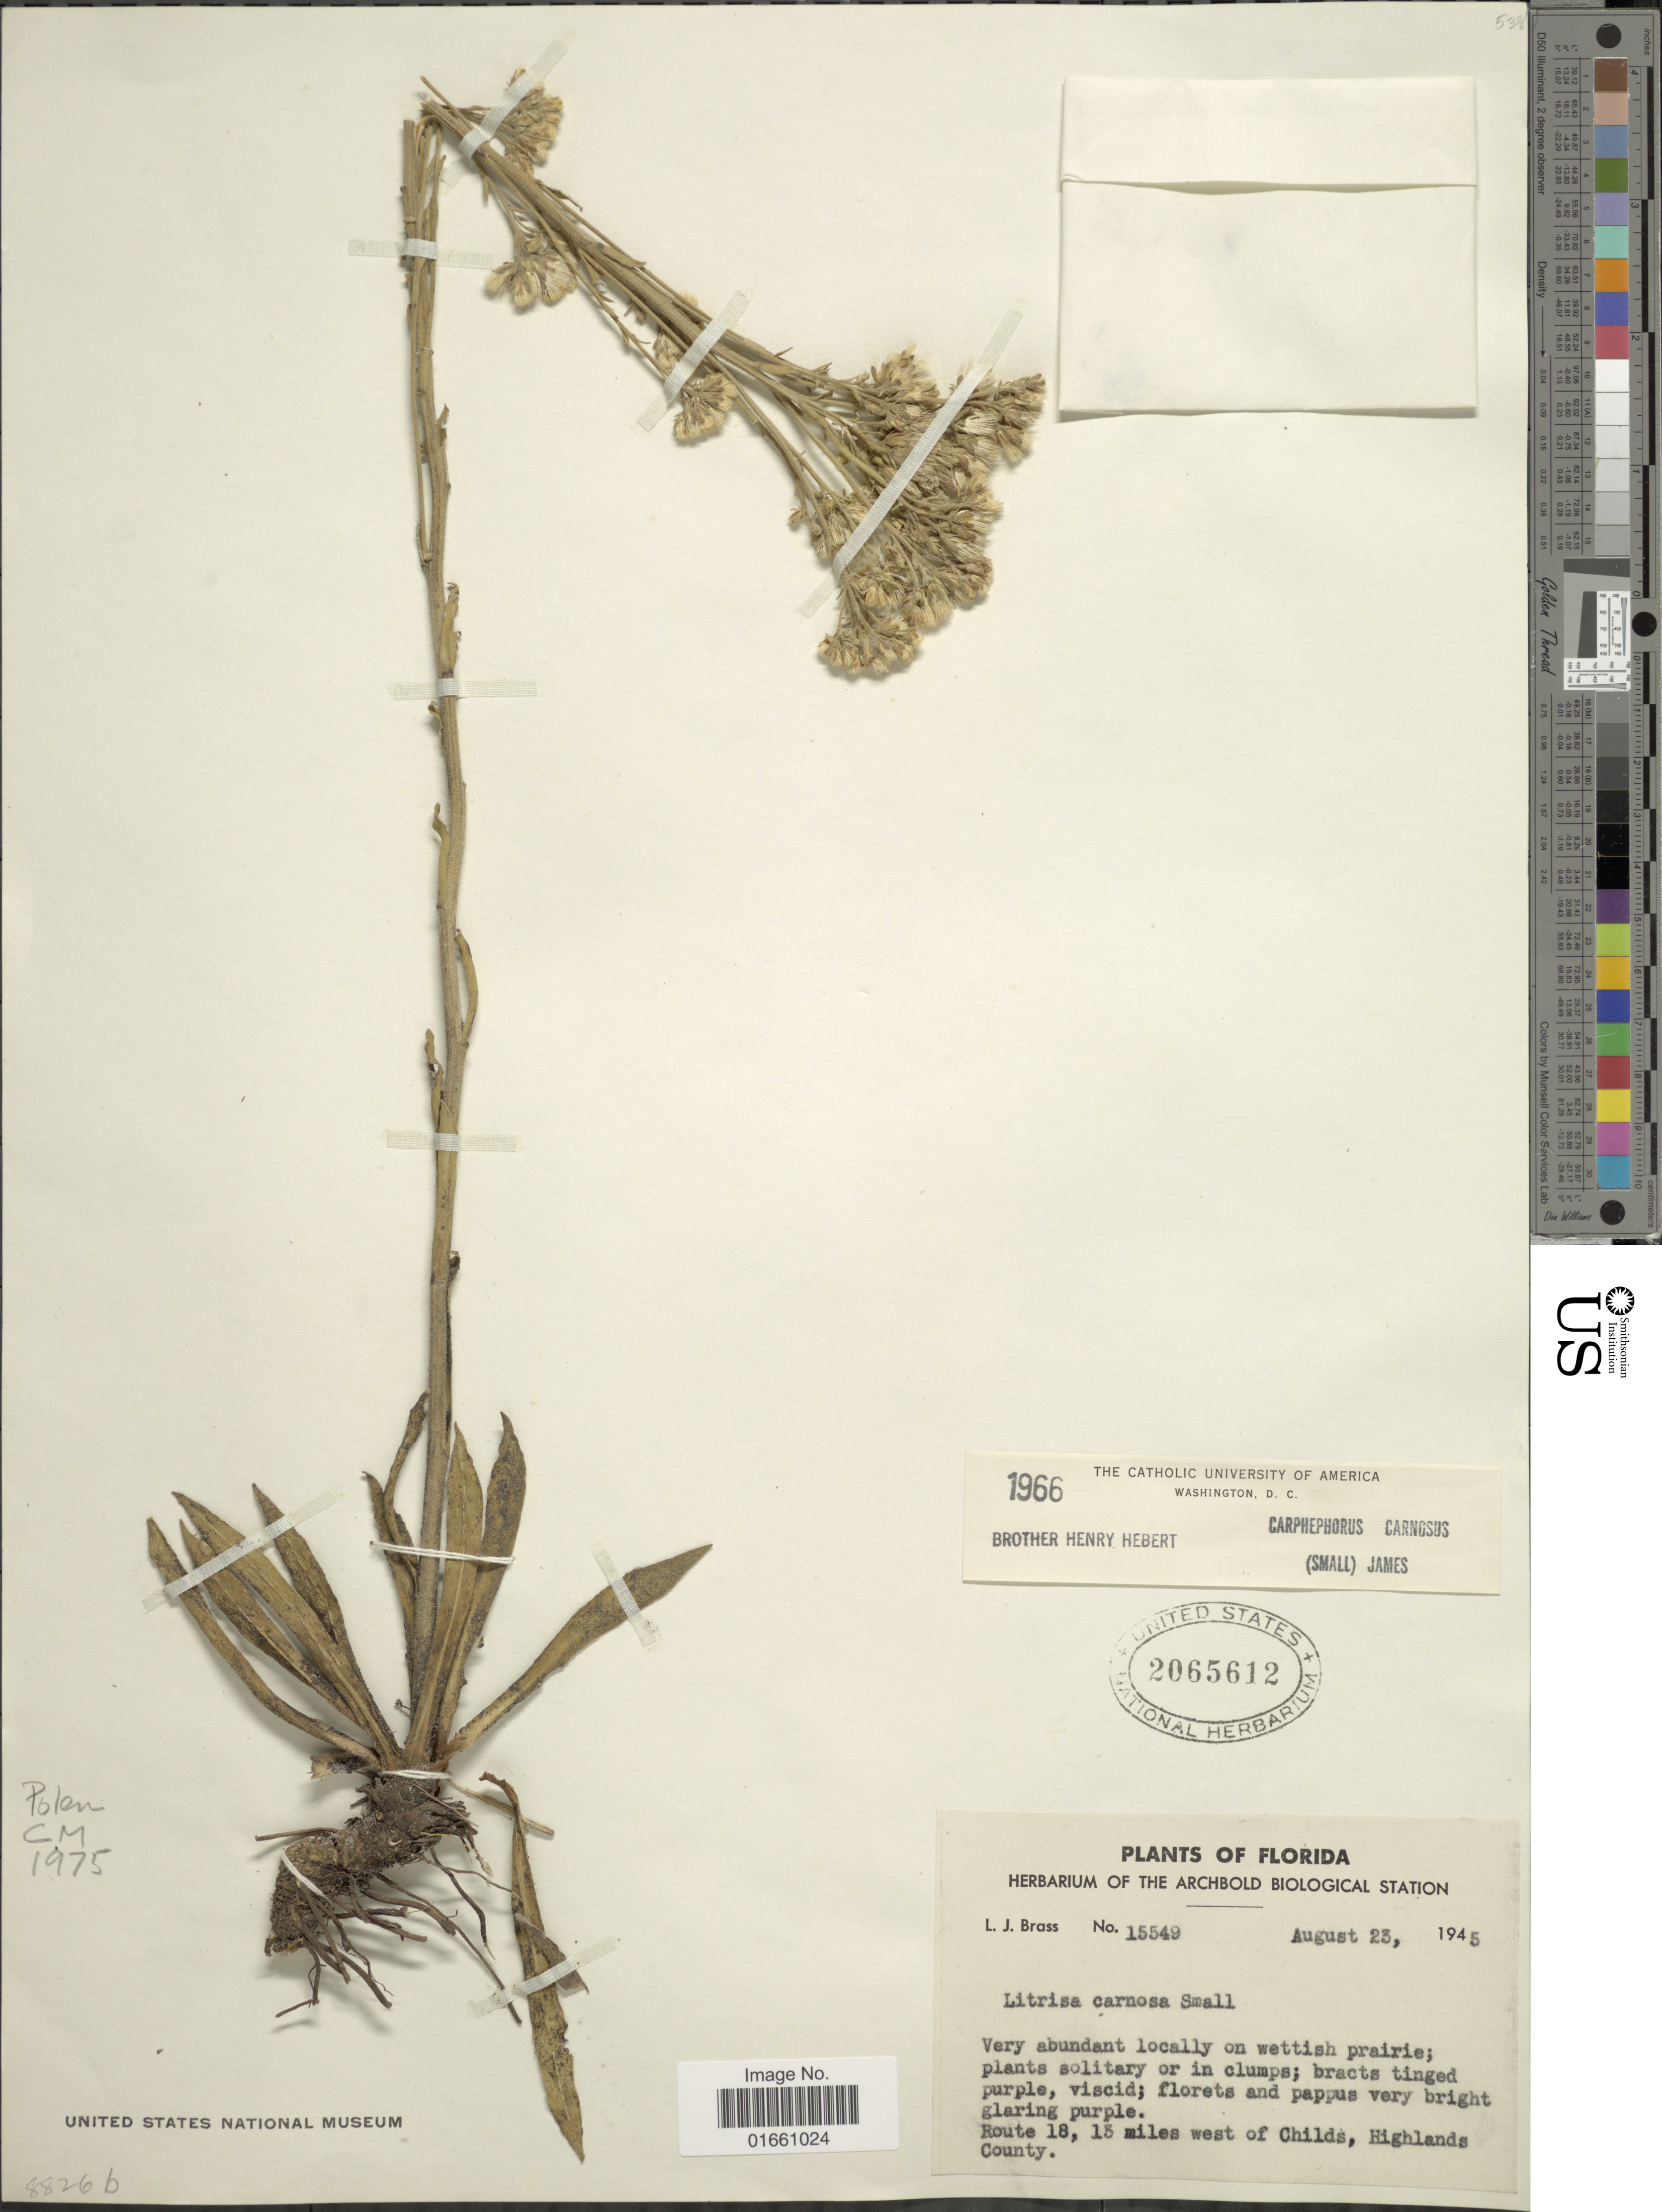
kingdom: Plantae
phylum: Tracheophyta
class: Magnoliopsida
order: Asterales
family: Asteraceae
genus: Litrisa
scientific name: Litrisa carnosa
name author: Small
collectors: L. J. Brass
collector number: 15549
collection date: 1945-08-23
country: United States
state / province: Florida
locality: Route 18, 13 miles west of Childs, Highlands County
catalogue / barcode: US 2065612